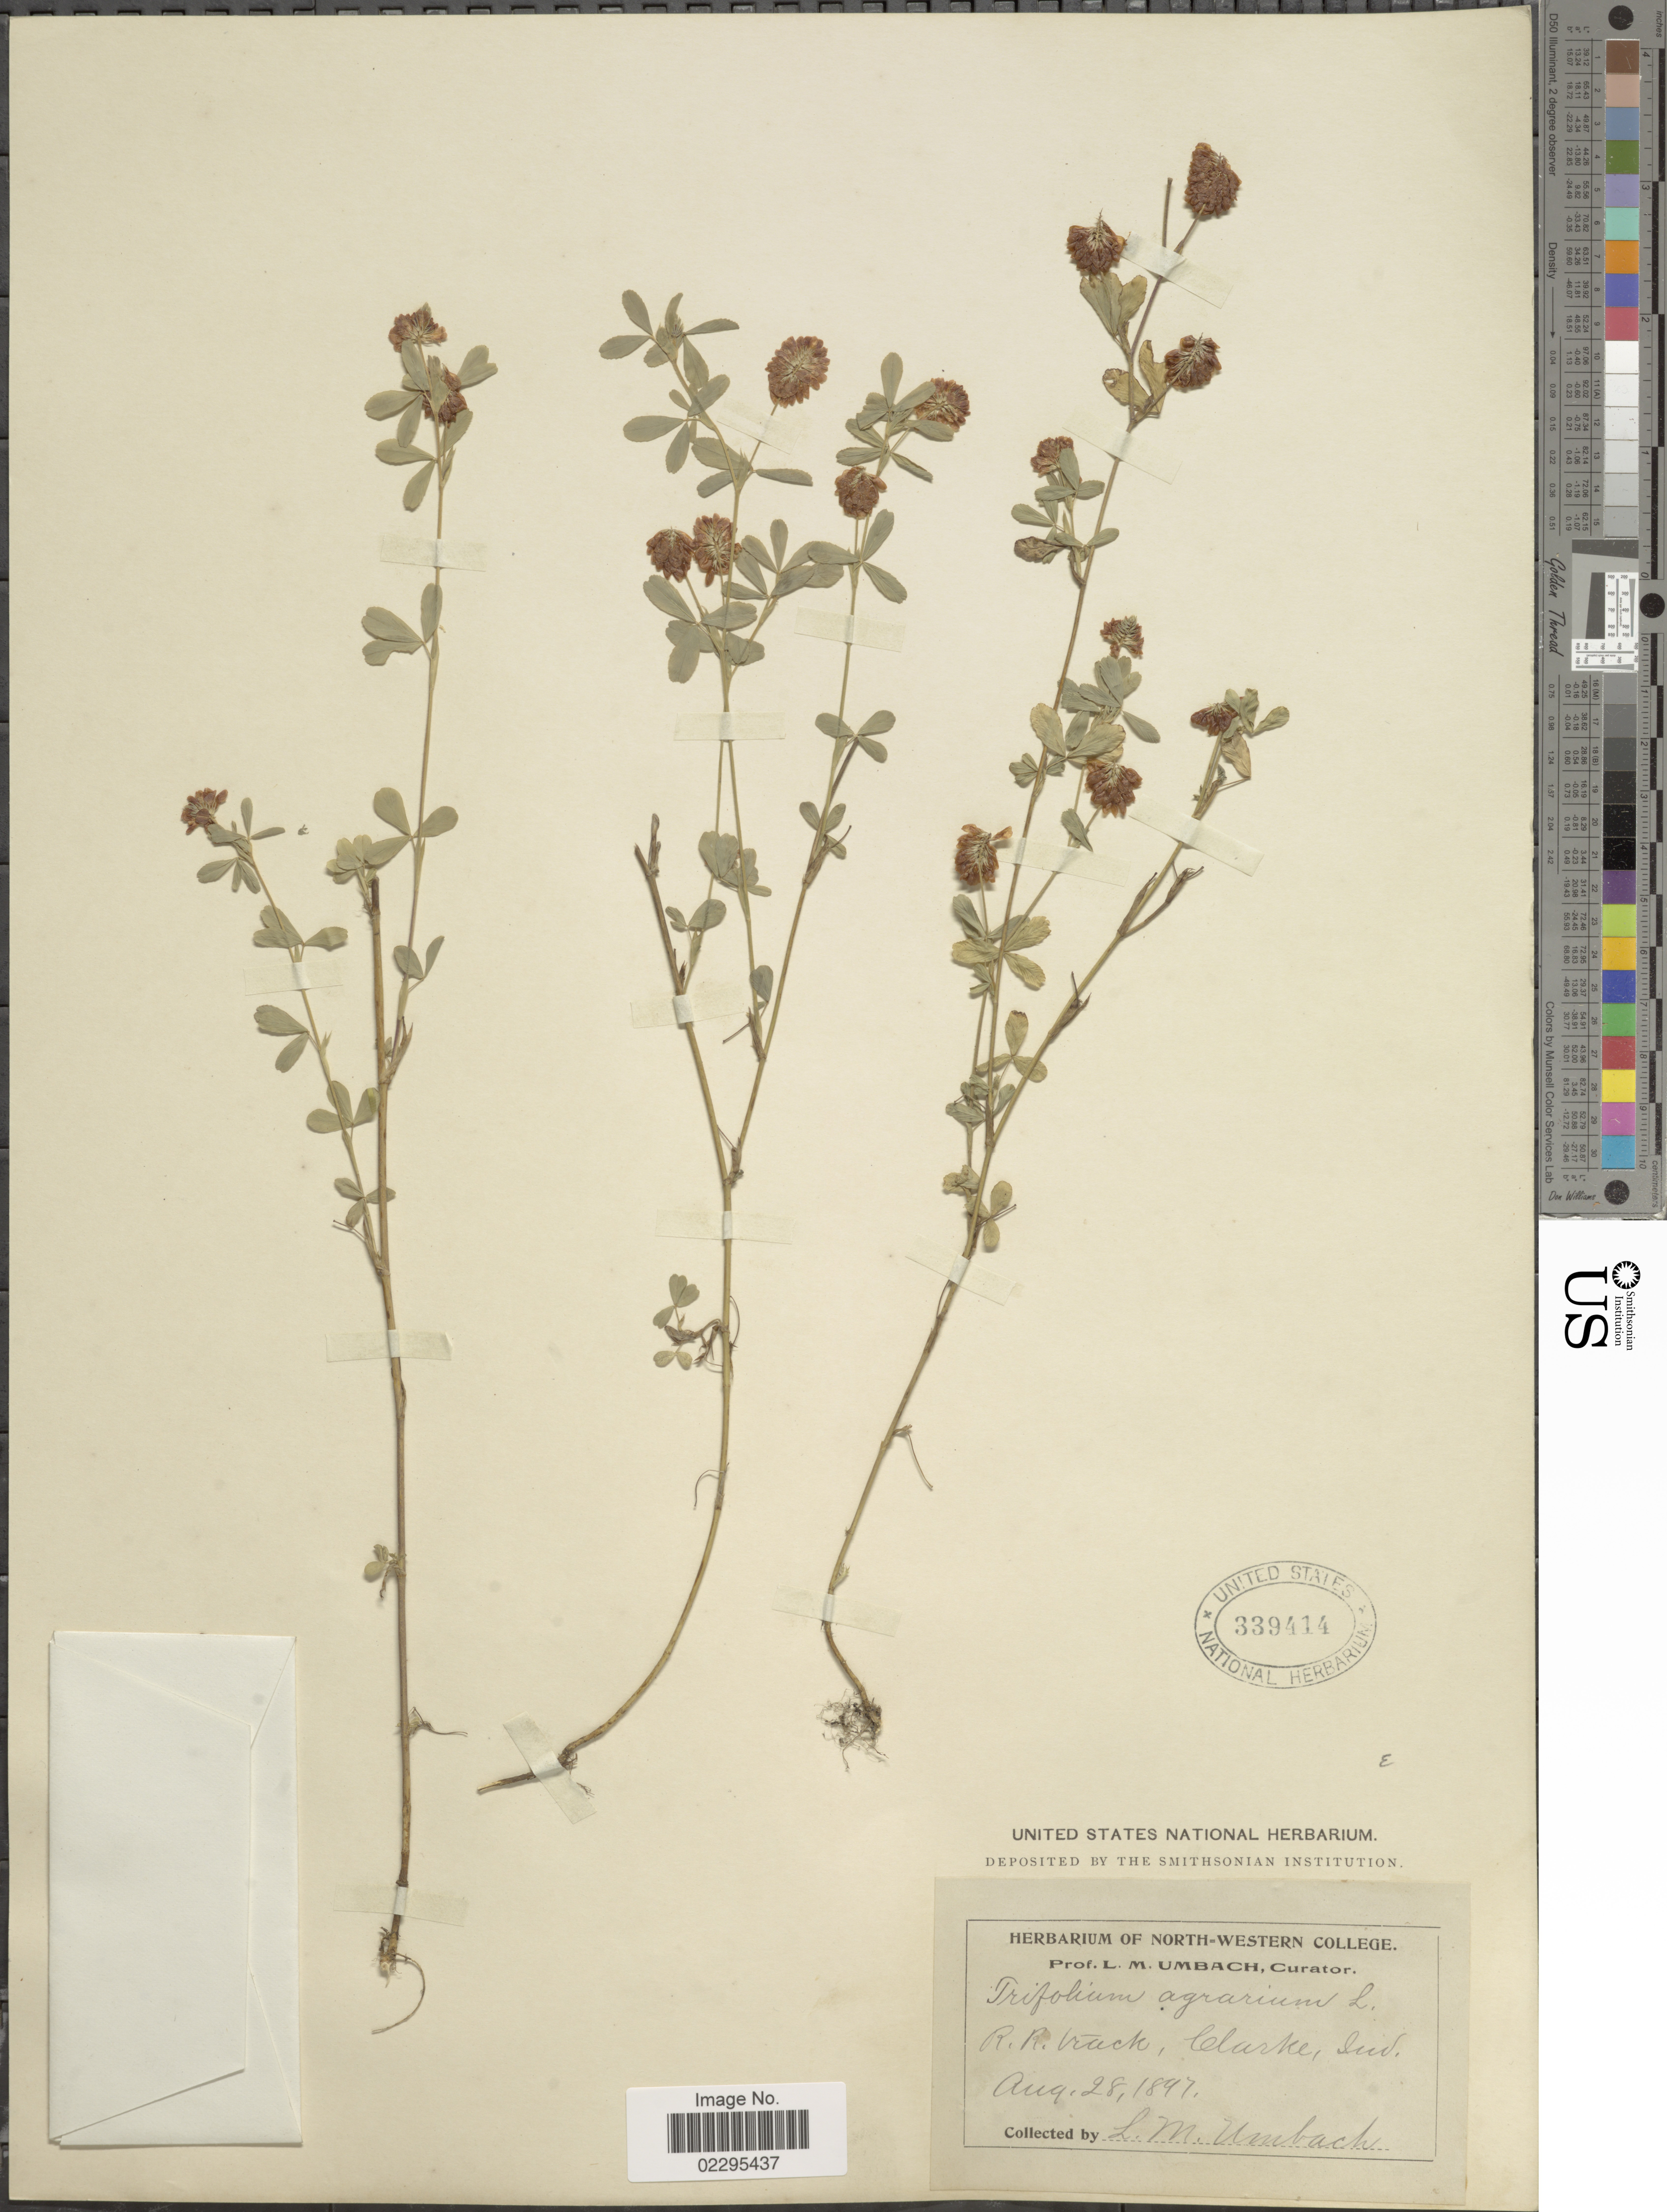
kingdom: Plantae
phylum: Tracheophyta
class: Magnoliopsida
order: Fabales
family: Fabaceae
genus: Trifolium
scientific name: Trifolium agrarium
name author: L.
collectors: L. M. Umbach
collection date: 1897-08-28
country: United States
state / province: Indiana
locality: R. R. track, Clarke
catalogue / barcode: US 339414